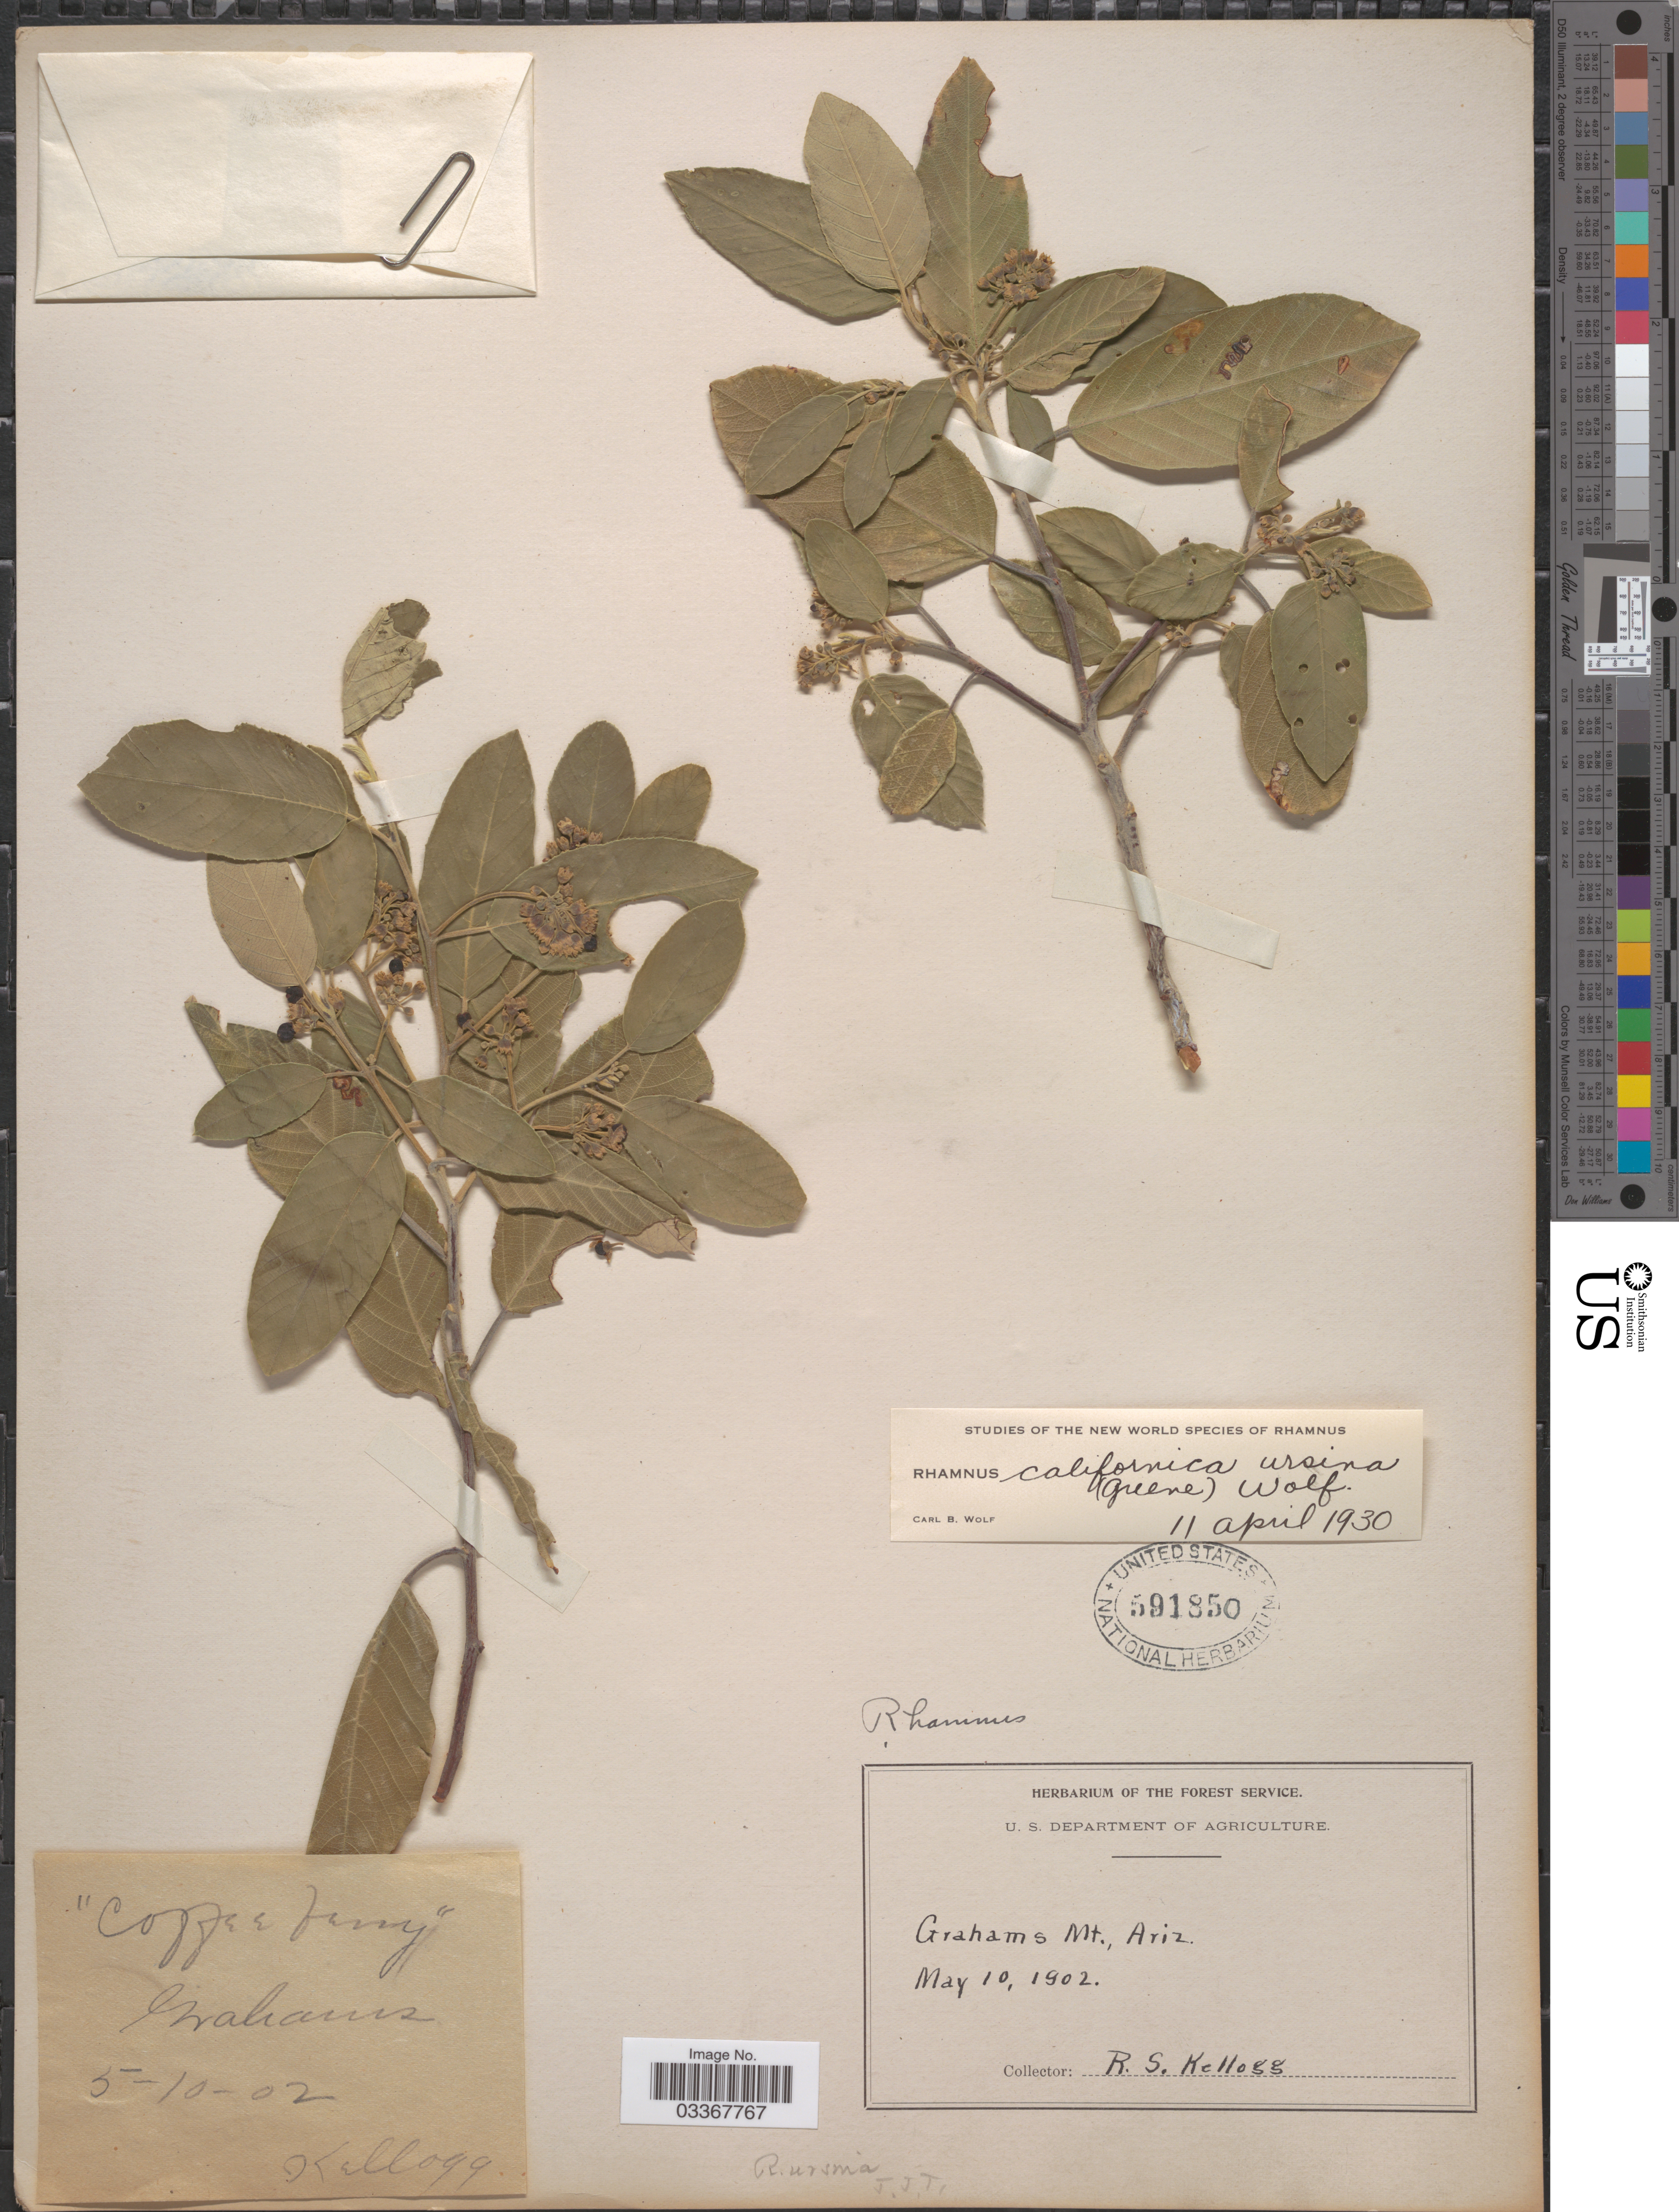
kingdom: Plantae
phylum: Tracheophyta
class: Magnoliopsida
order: Rosales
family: Rhamnaceae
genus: Frangula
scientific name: Frangula californica subsp. ursina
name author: (Greene) Kartesz & Gandhi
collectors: R. Kellogg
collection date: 1902-05-10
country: United States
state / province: Arizona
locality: Grahams Mt.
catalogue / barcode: US 591850